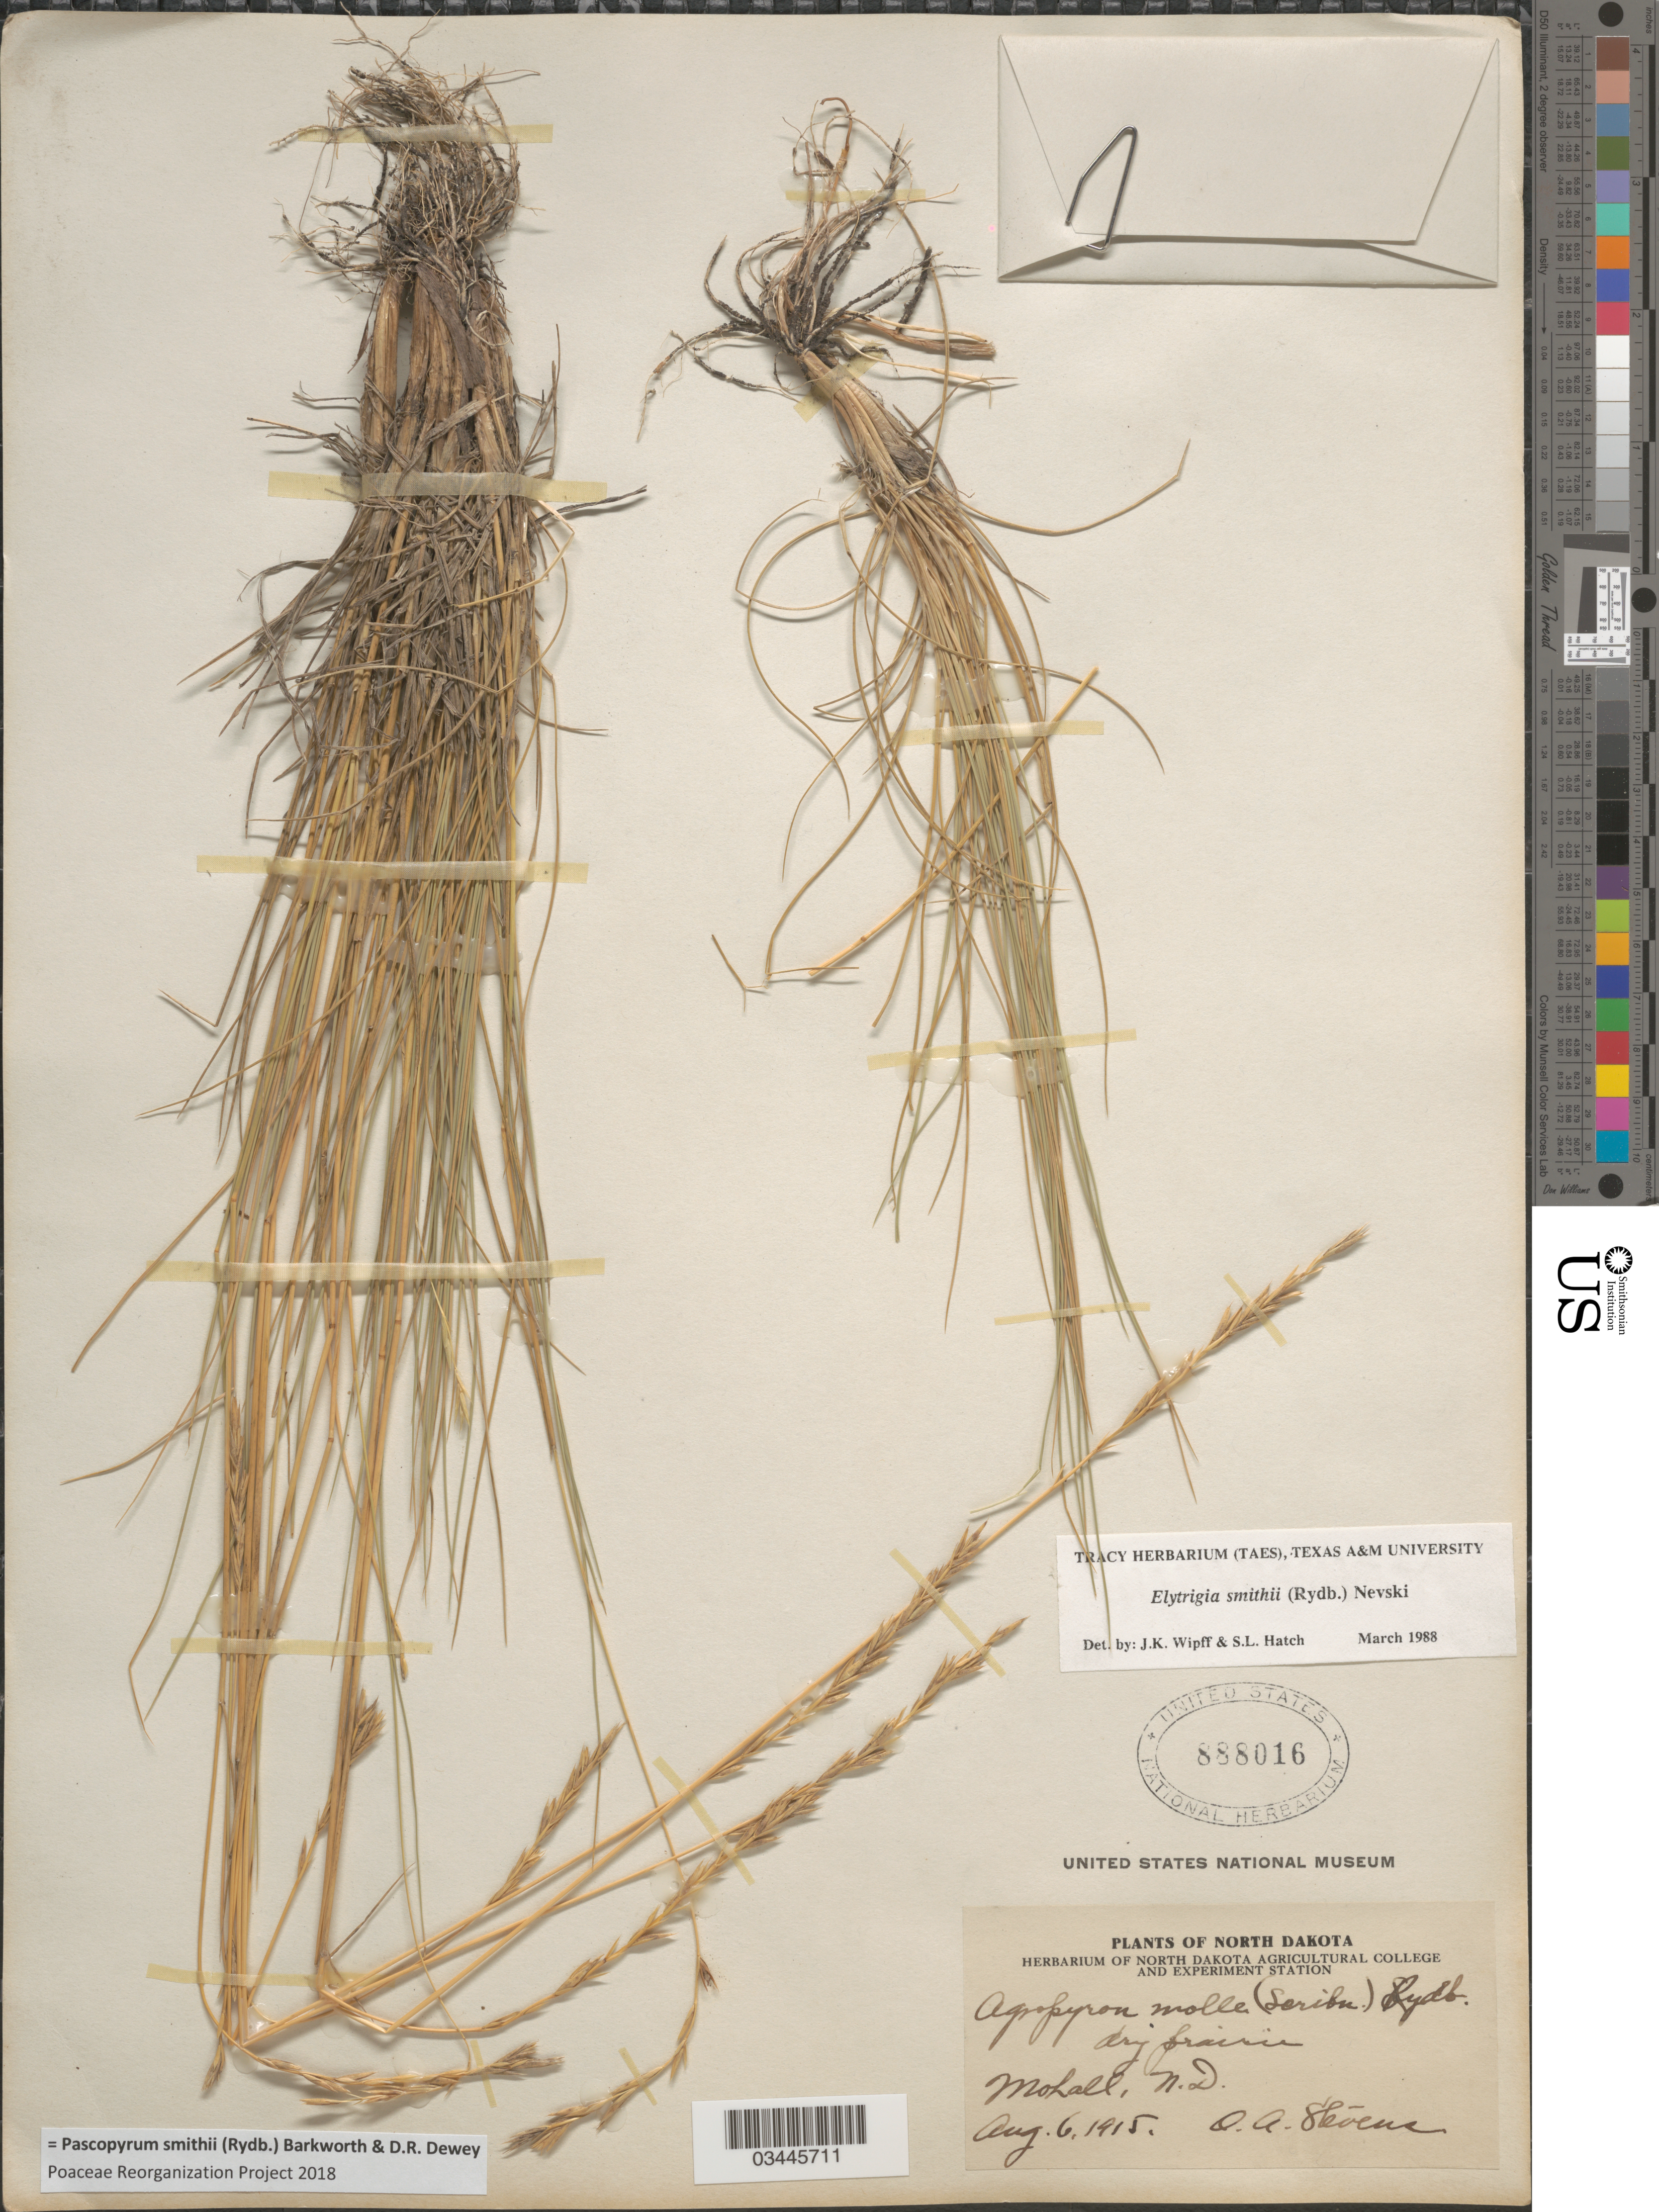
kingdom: Plantae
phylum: Tracheophyta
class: Liliopsida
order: Poales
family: Poaceae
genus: Pascopyrum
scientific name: Pascopyrum smithii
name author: (Rydb.) Barkworth & Dewey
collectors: O. A. Stevens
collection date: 1915-08-06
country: United States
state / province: North Dakota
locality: Mohall.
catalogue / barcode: US 888016